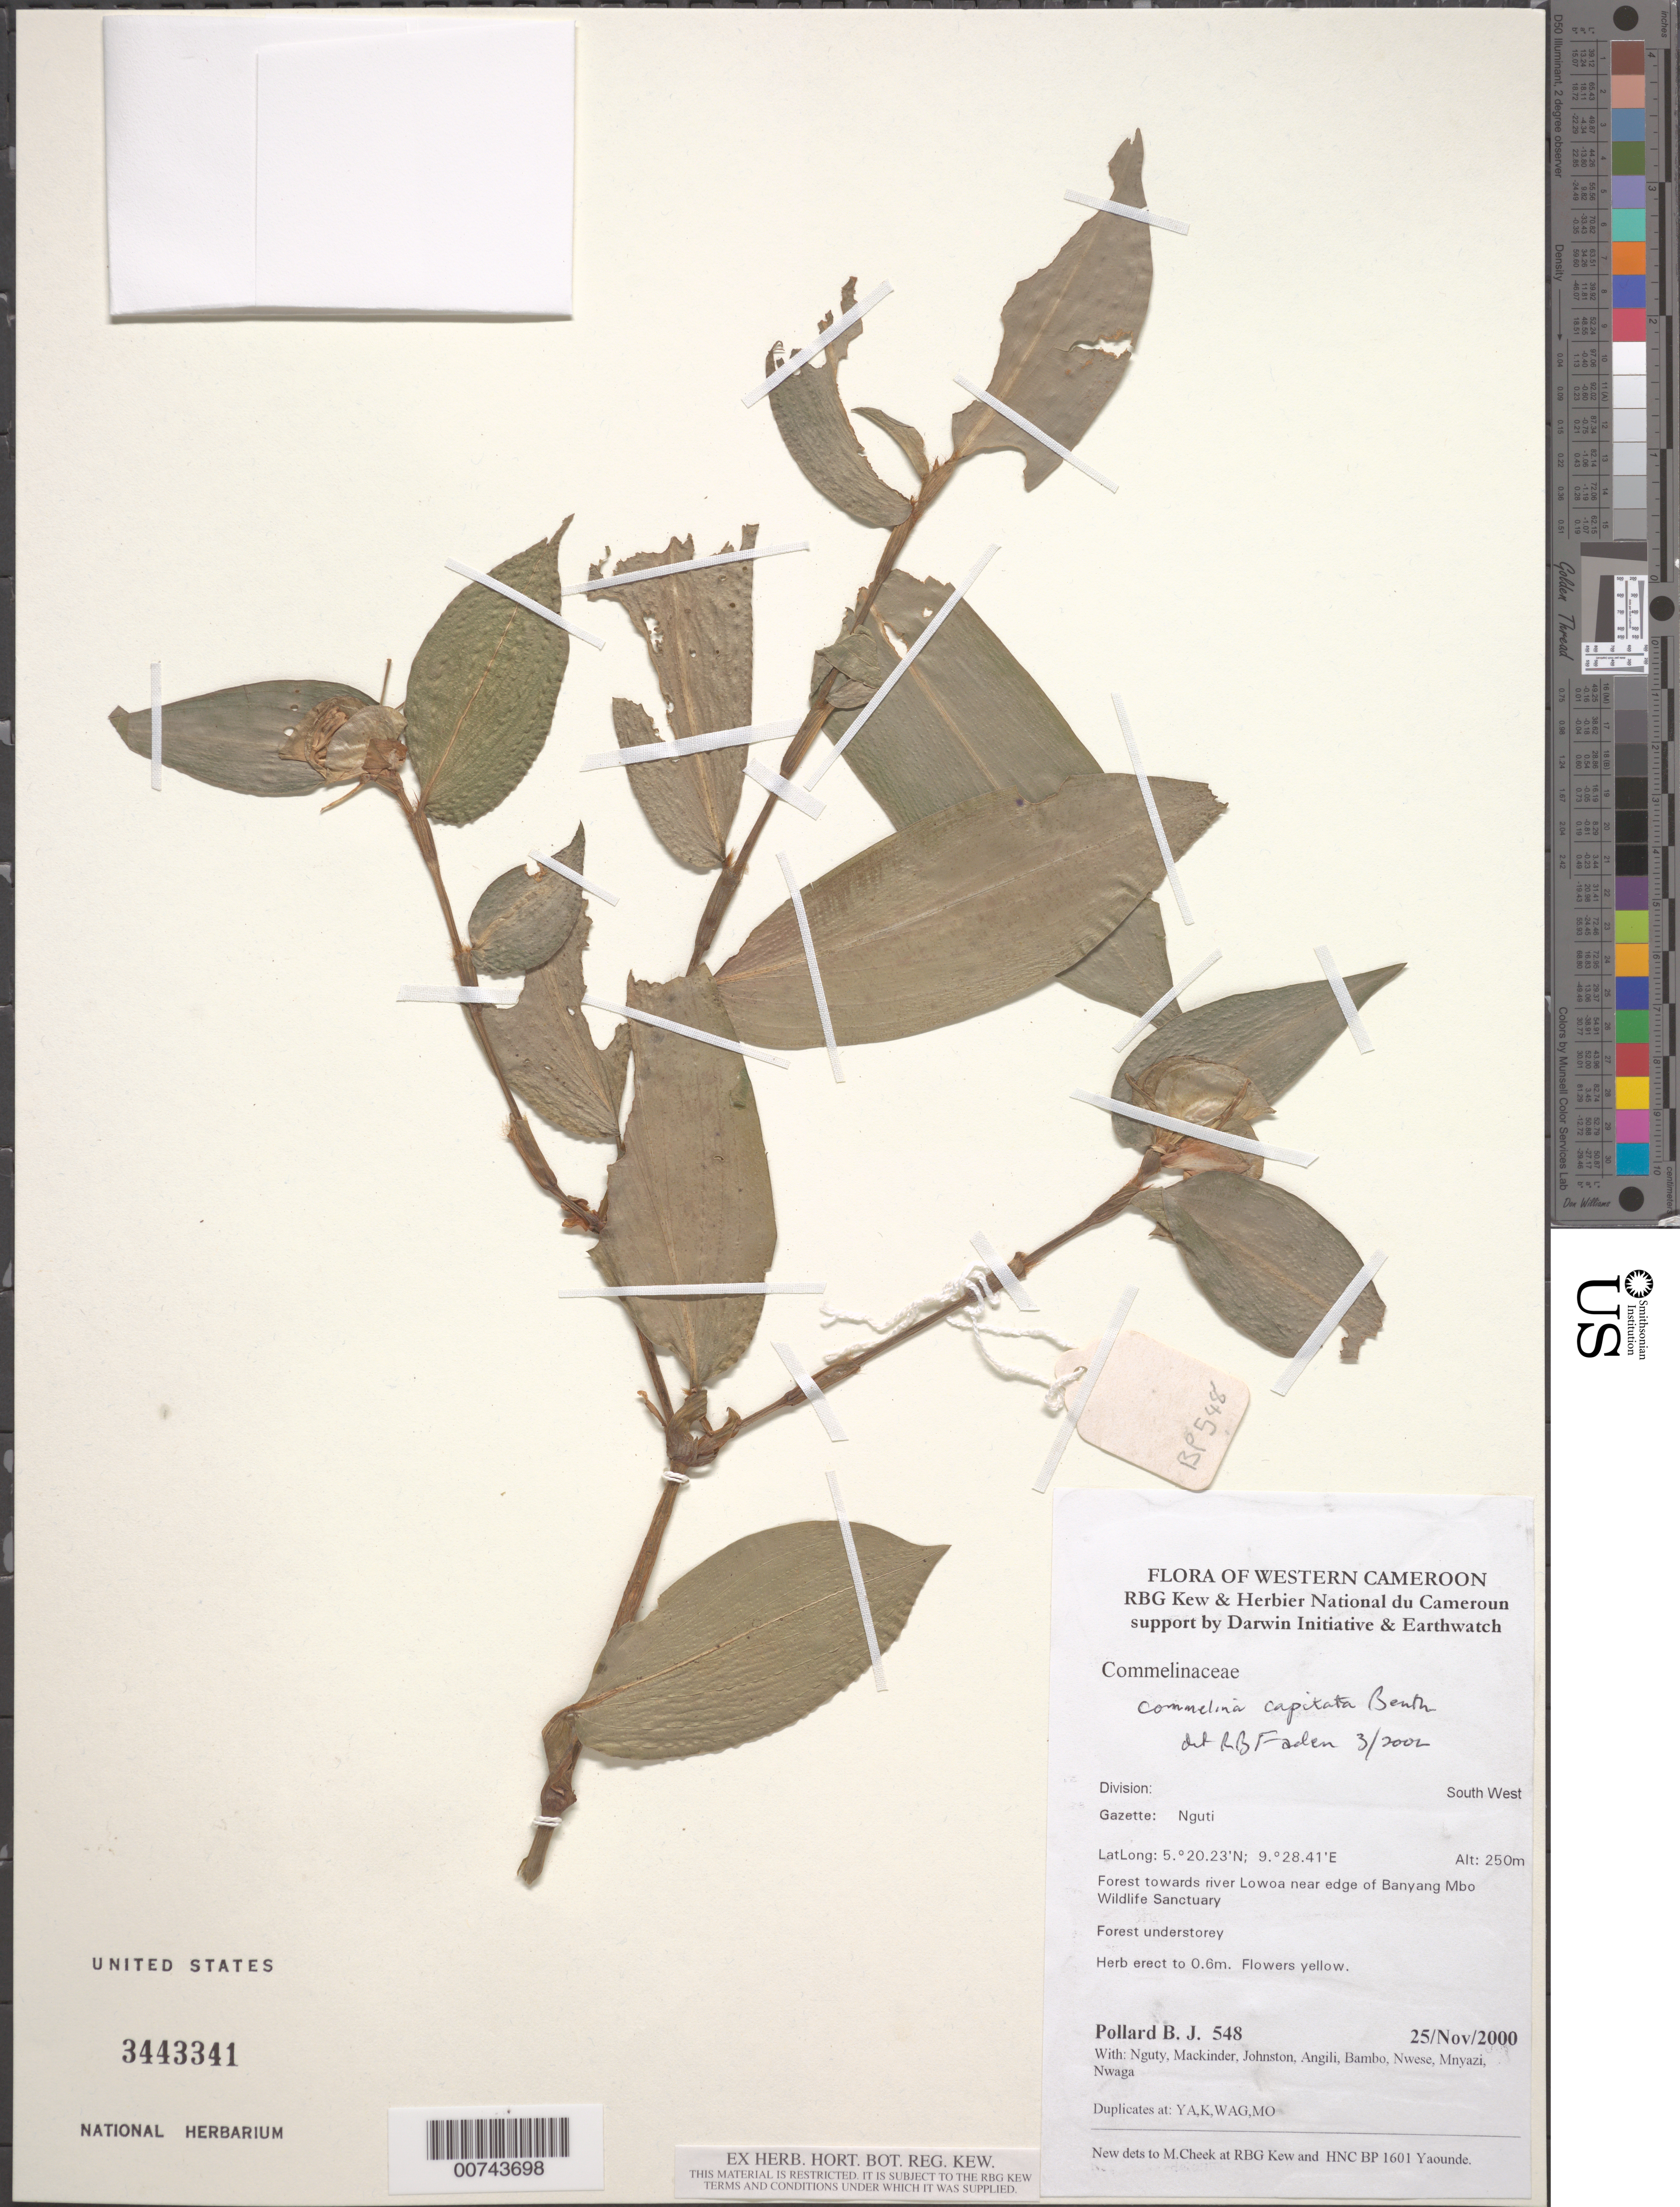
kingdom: Plantae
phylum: Tracheophyta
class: Liliopsida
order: Commelinales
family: Commelinaceae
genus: Commelina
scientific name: Commelina capitata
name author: Benth.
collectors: B. J. Pollard, -. Mackinder, Johnston, --, -. Nwaga, -. Nguty, -. Angili, -. Bambo, -. Nwese & -. Mnyazi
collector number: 548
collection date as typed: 25 Nov 2000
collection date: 2000-11-25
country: Cameroon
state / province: Sud-Ouest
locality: Nguti, forest towards river Lowoa near edge of Banyang Mbo Wildlife Sanctuary.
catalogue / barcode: US 3443341